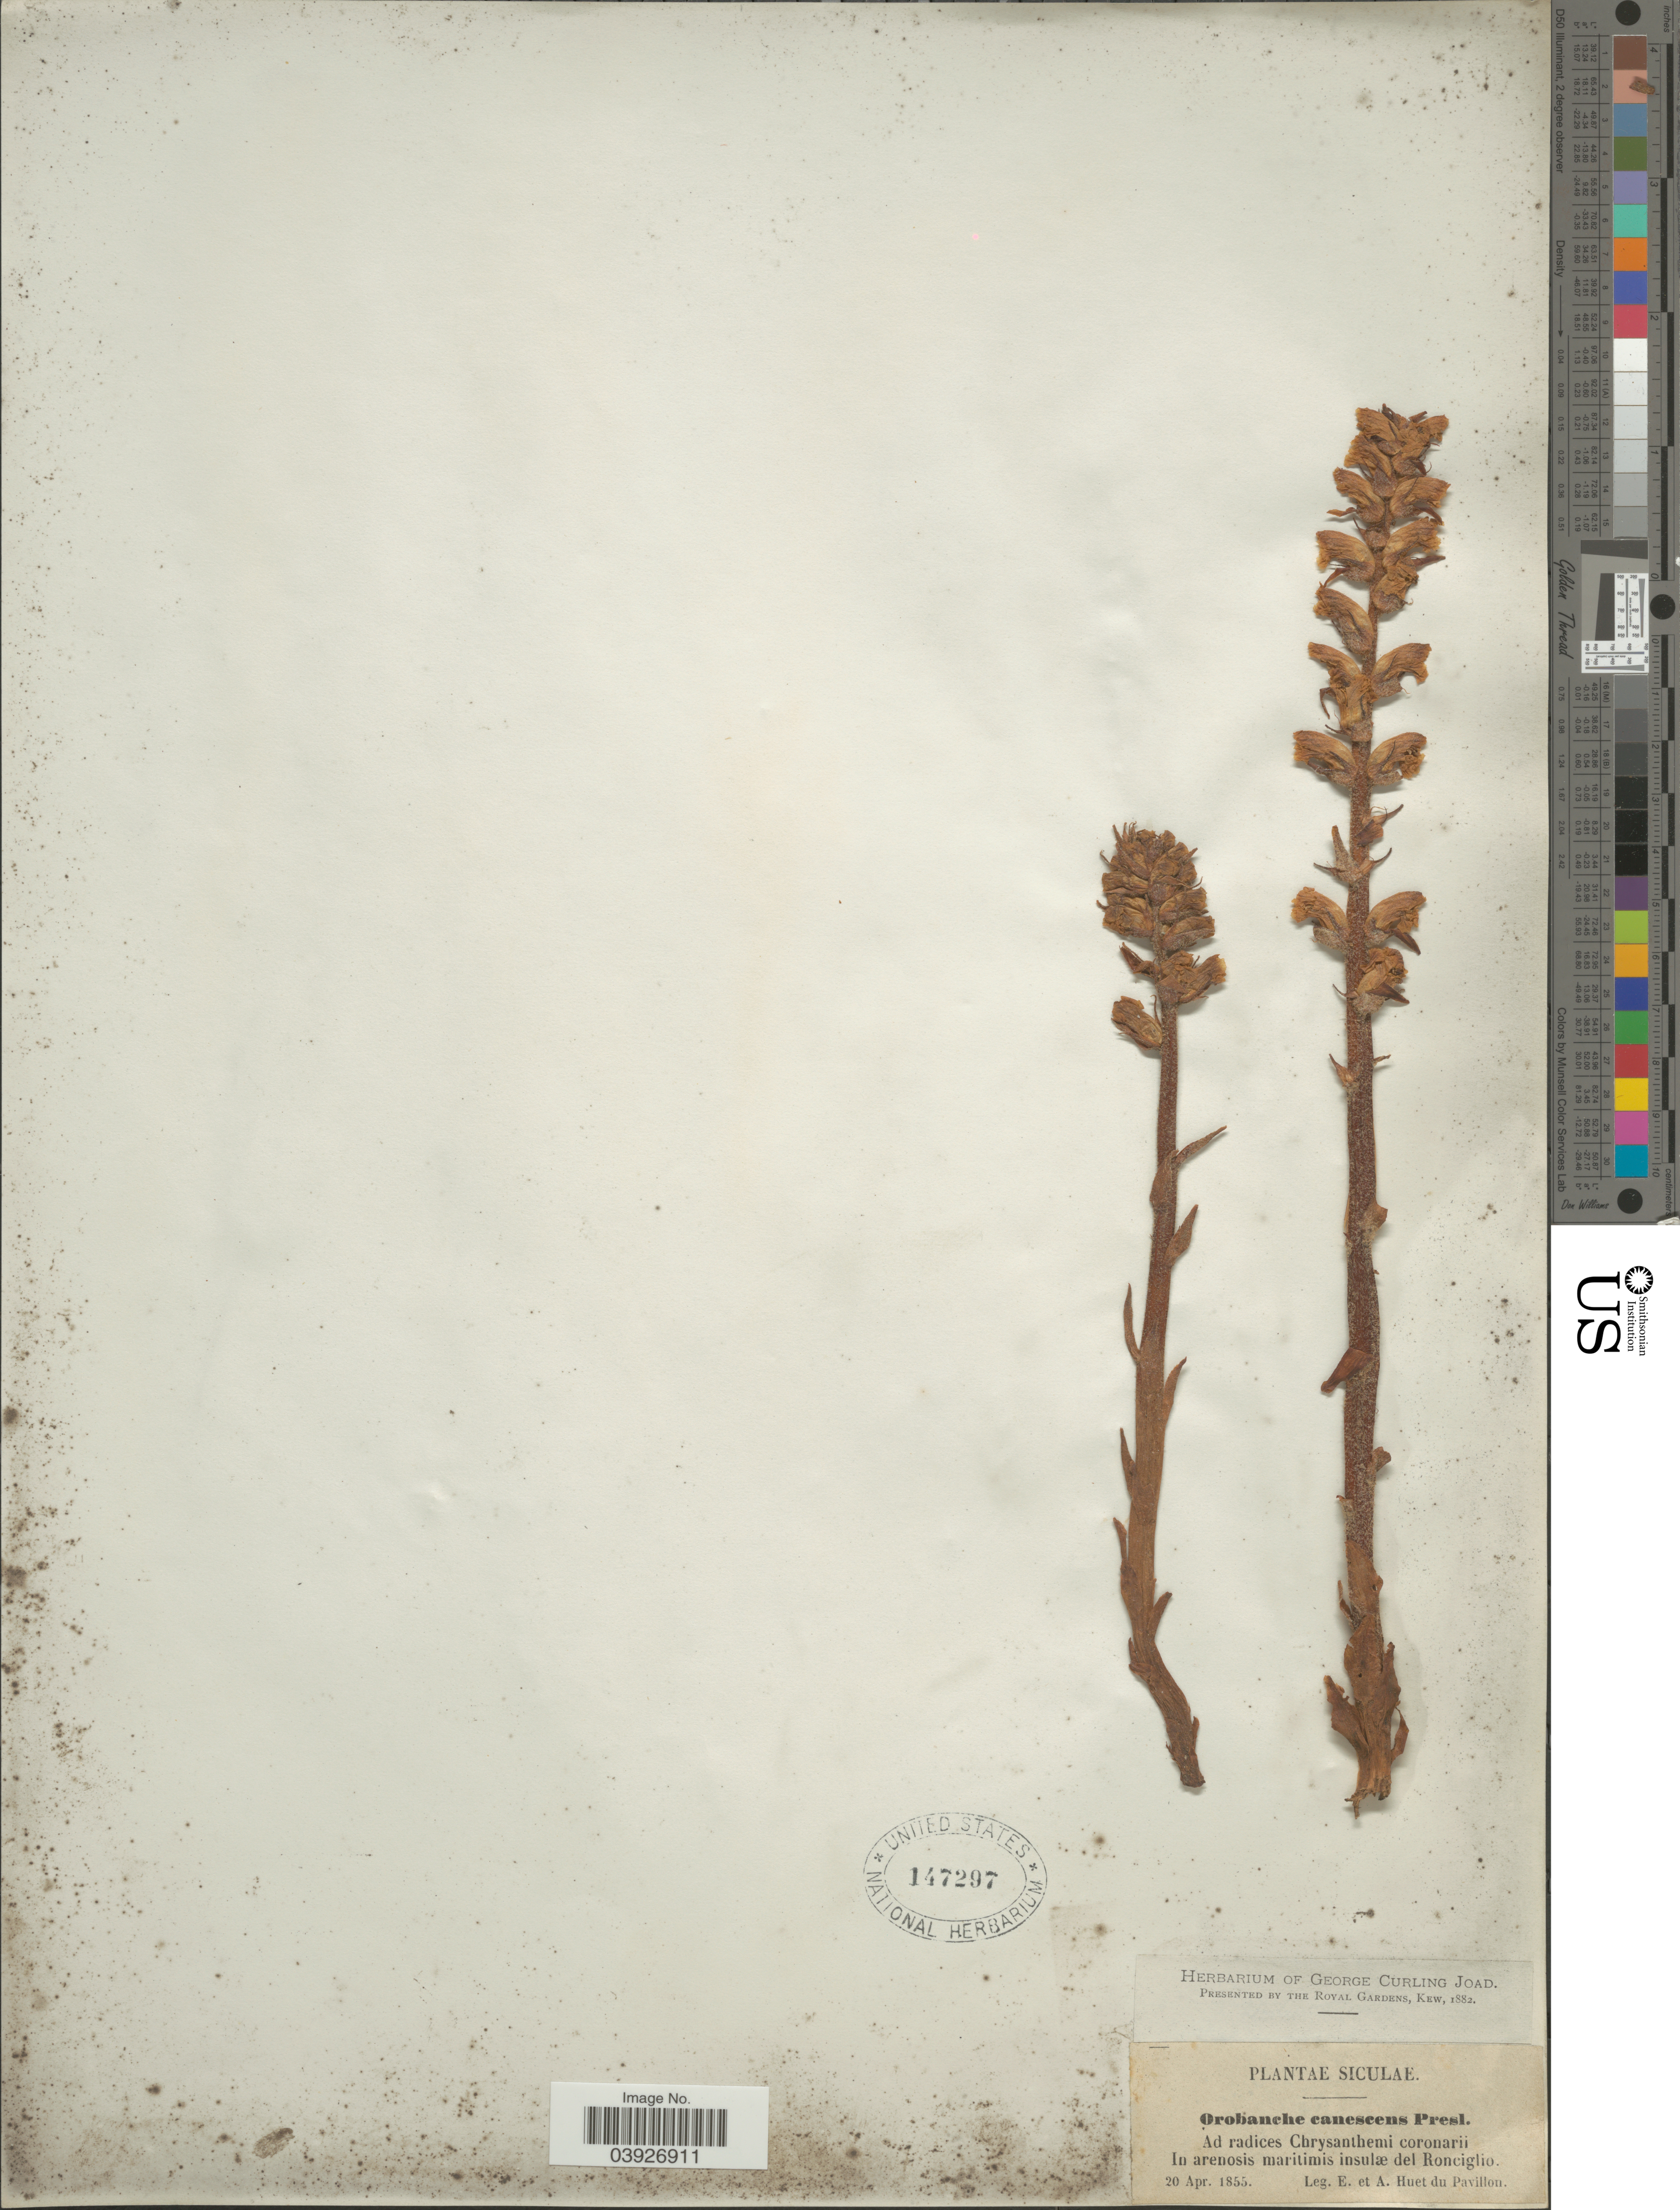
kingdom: Plantae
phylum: Tracheophyta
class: Magnoliopsida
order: Lamiales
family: Orobanchaceae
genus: Orobanche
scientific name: Orobanche canescens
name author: C. Presl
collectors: E. Huet du Pavillon & A. Huet du Pavillon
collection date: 1855-04-20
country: Italy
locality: Siculae. In arenosis maritimis insulæ del Ronciglio.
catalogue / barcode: US 147297